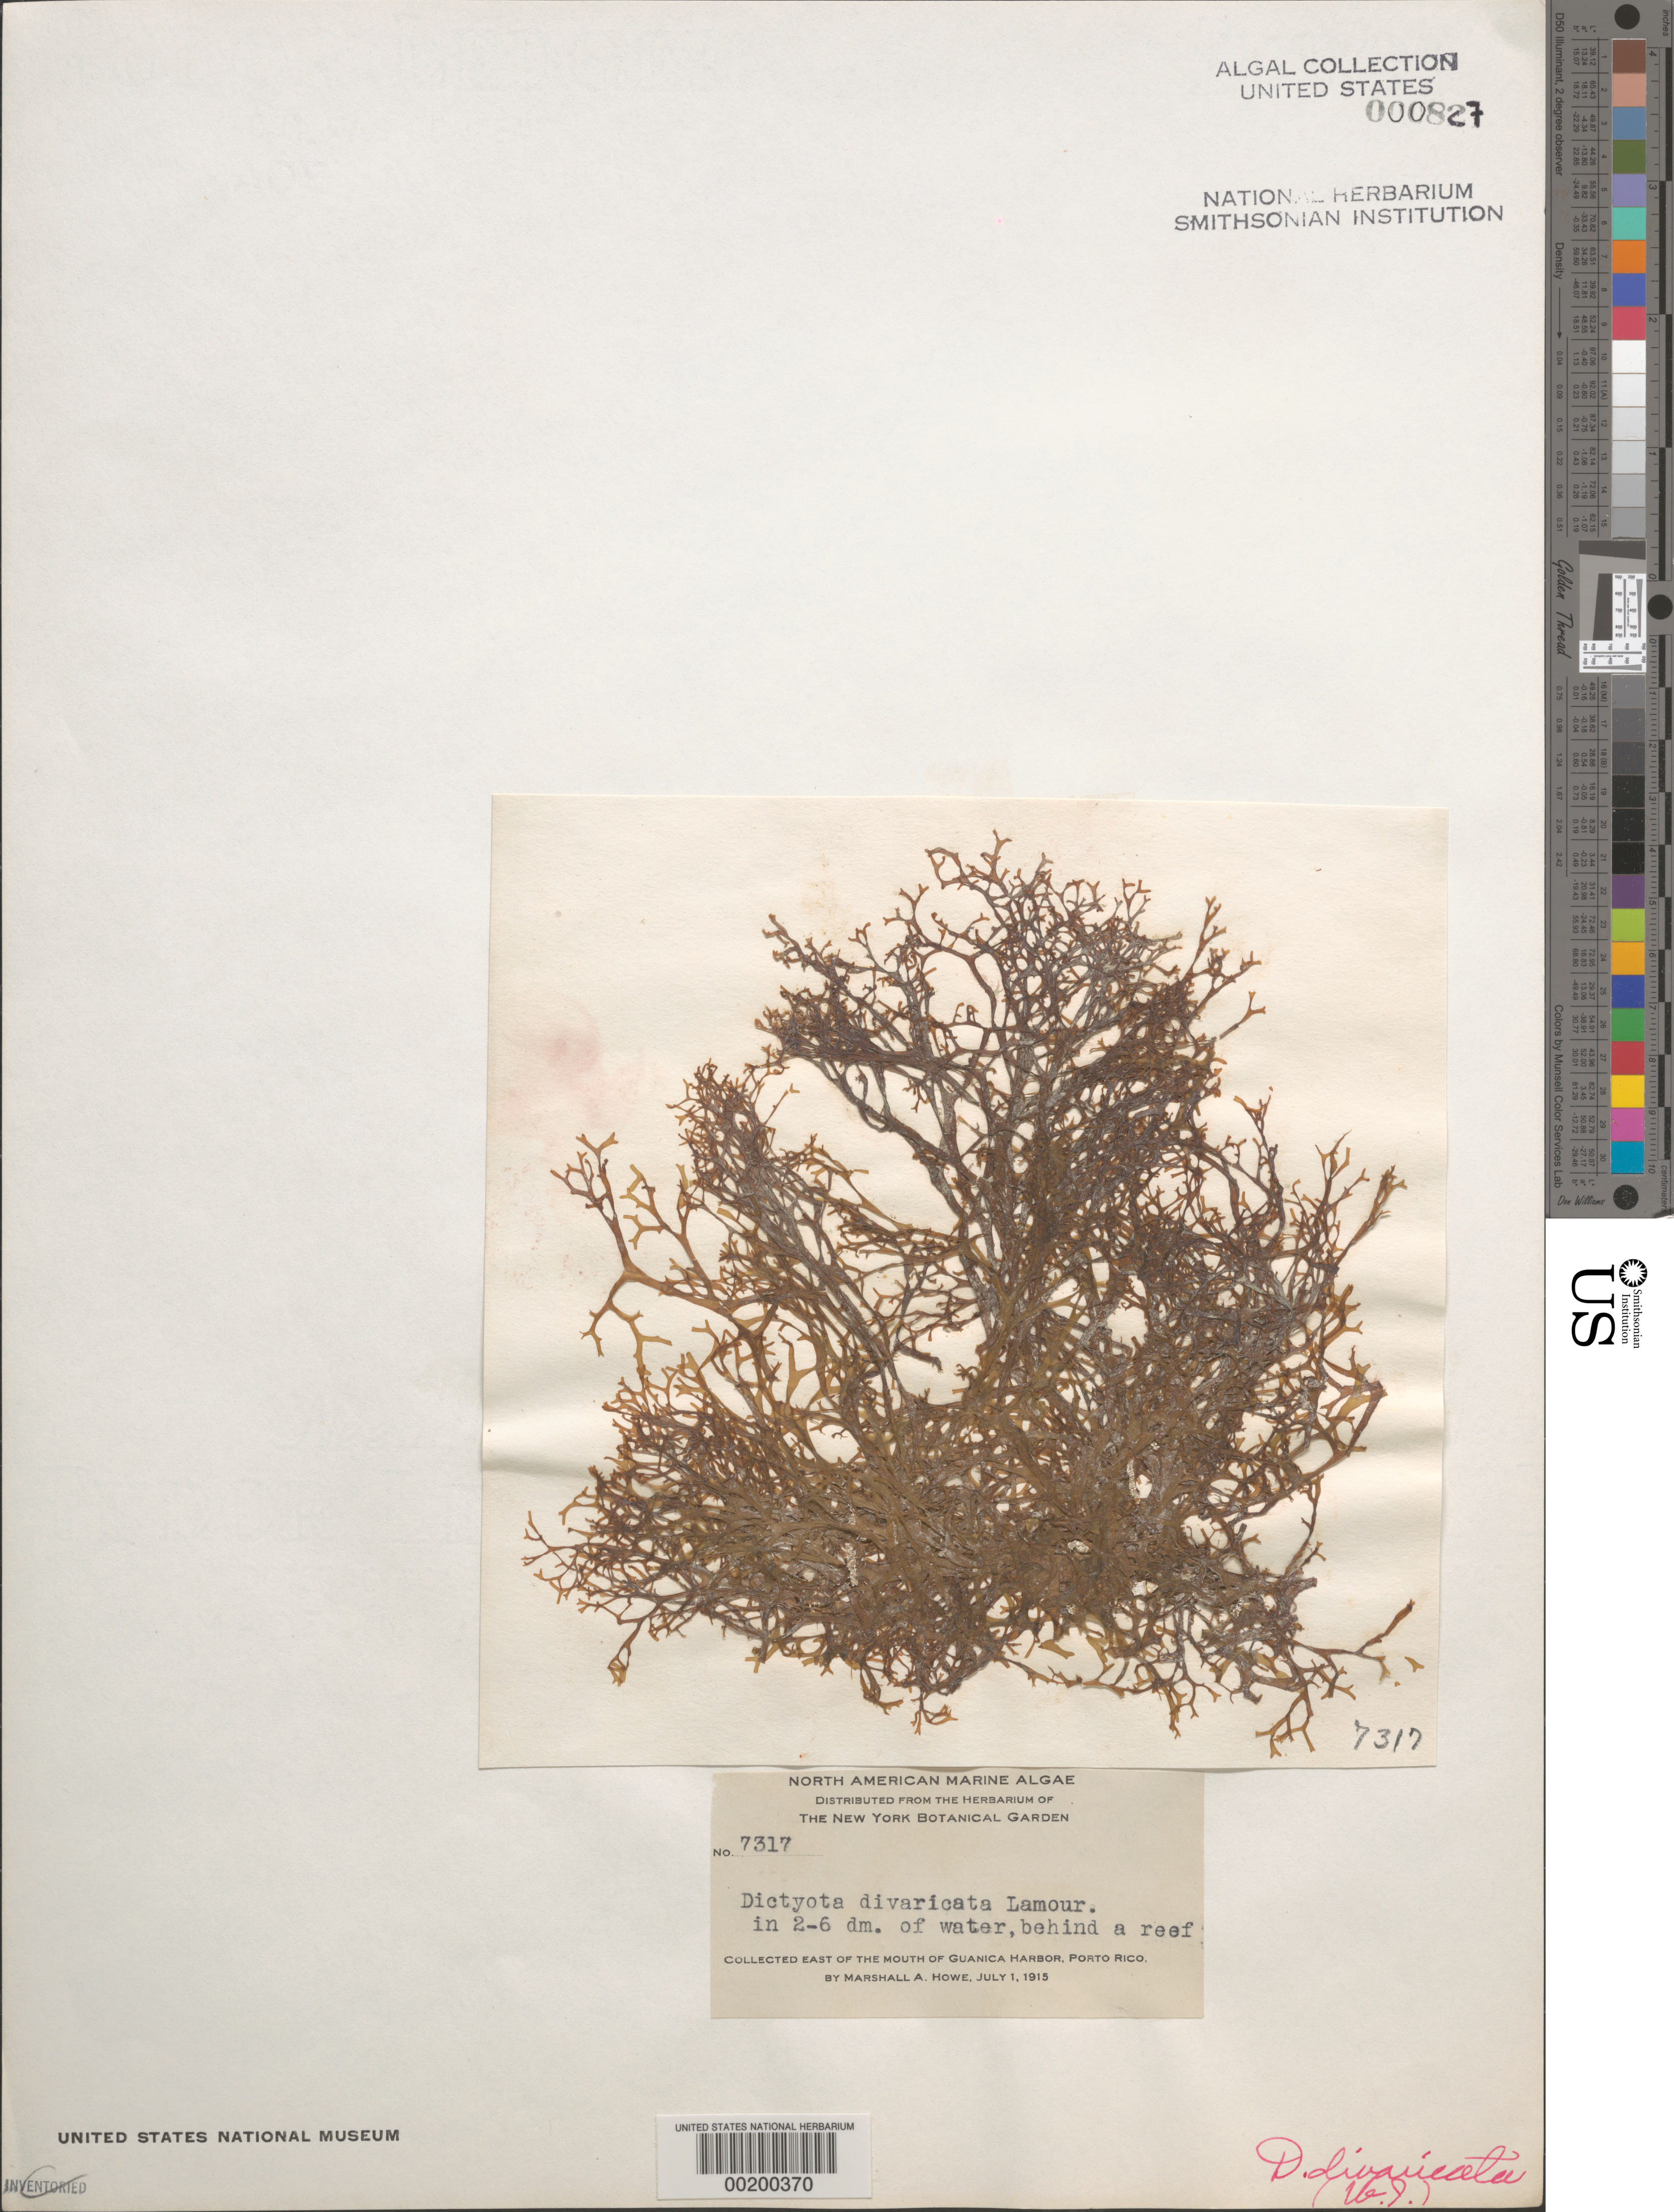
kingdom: Chromista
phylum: Ochrophyta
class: Phaeophyceae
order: Dictyotales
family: Dictyotaceae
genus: Dictyota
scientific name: Dictyota divaricata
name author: J.V.Lamouroux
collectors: M. A. Howe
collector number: MAH 7317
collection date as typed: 01 Jul 1915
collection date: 1915-07-01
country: Puerto Rico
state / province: Guanica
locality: East of Guanica Harbor mouth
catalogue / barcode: US 827